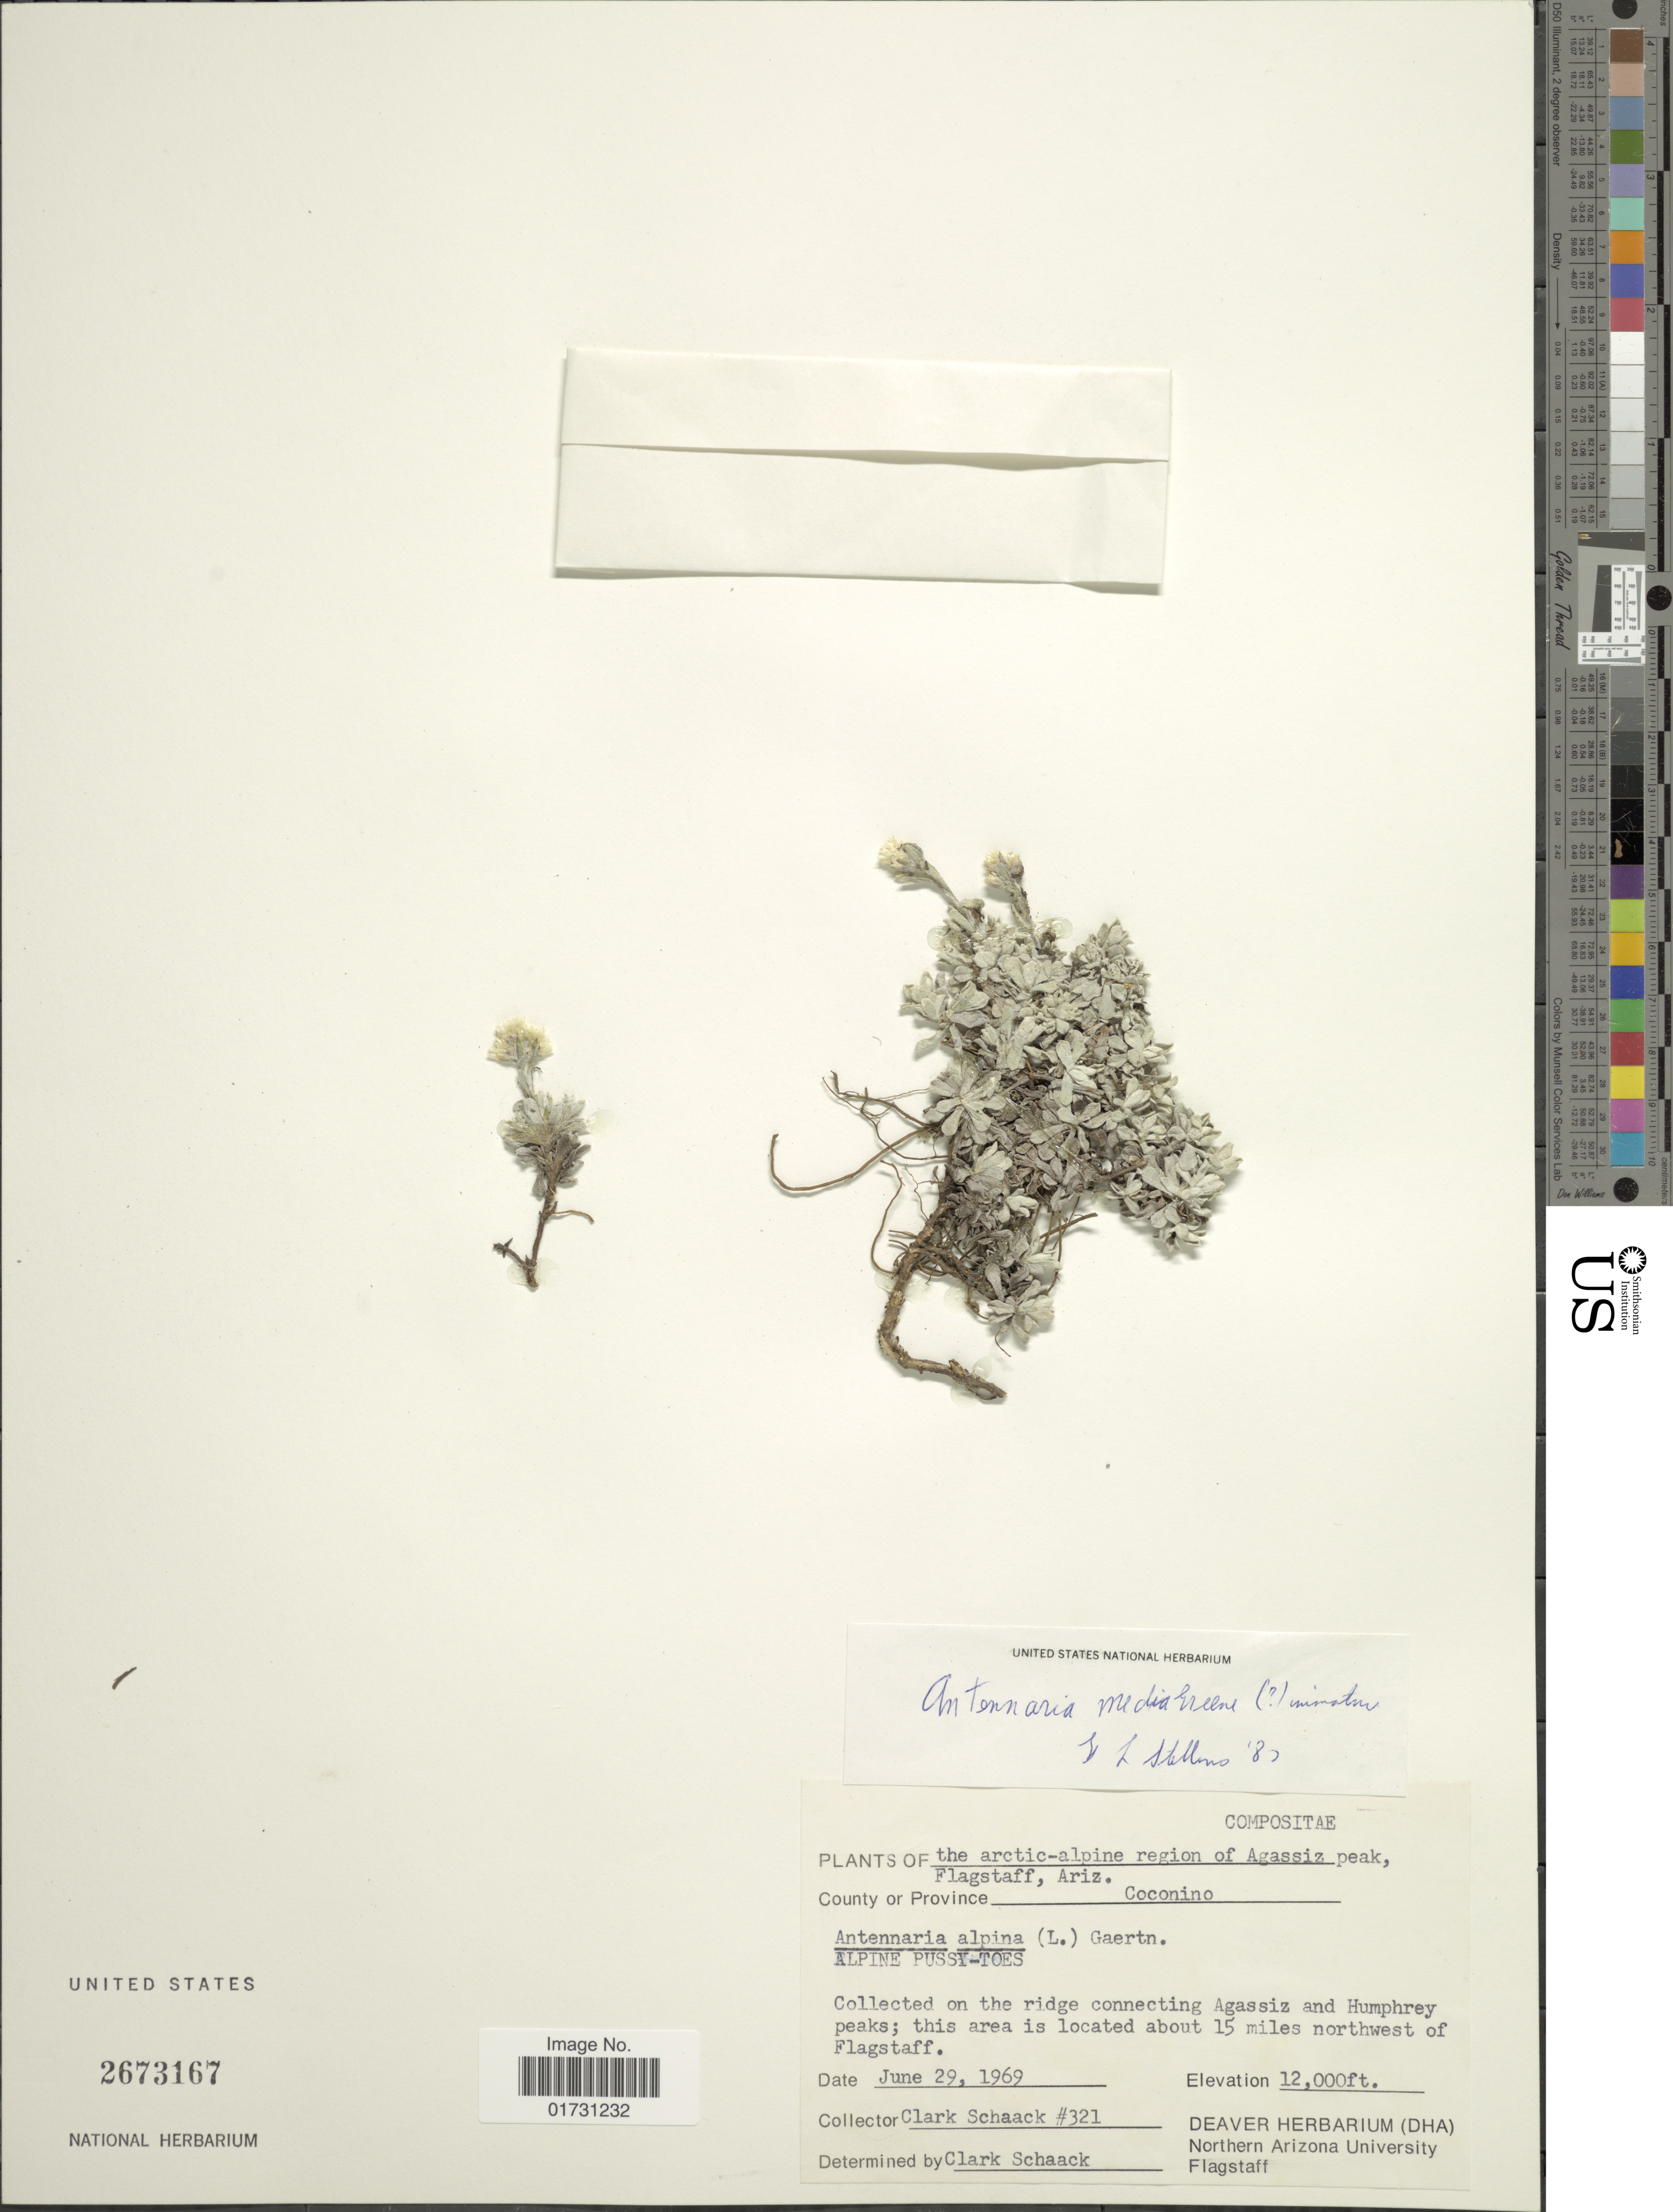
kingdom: Plantae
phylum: Tracheophyta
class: Magnoliopsida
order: Asterales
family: Asteraceae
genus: Antennaria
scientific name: Antennaria media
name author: Greene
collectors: C. G. Schaack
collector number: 321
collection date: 1969-06-29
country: United States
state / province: Arizona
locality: On the ridge connecting Agassiz and Humphrey ;peak, this area is located about 15 miles northwest of Flagstaff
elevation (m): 3658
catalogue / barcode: US 2673167